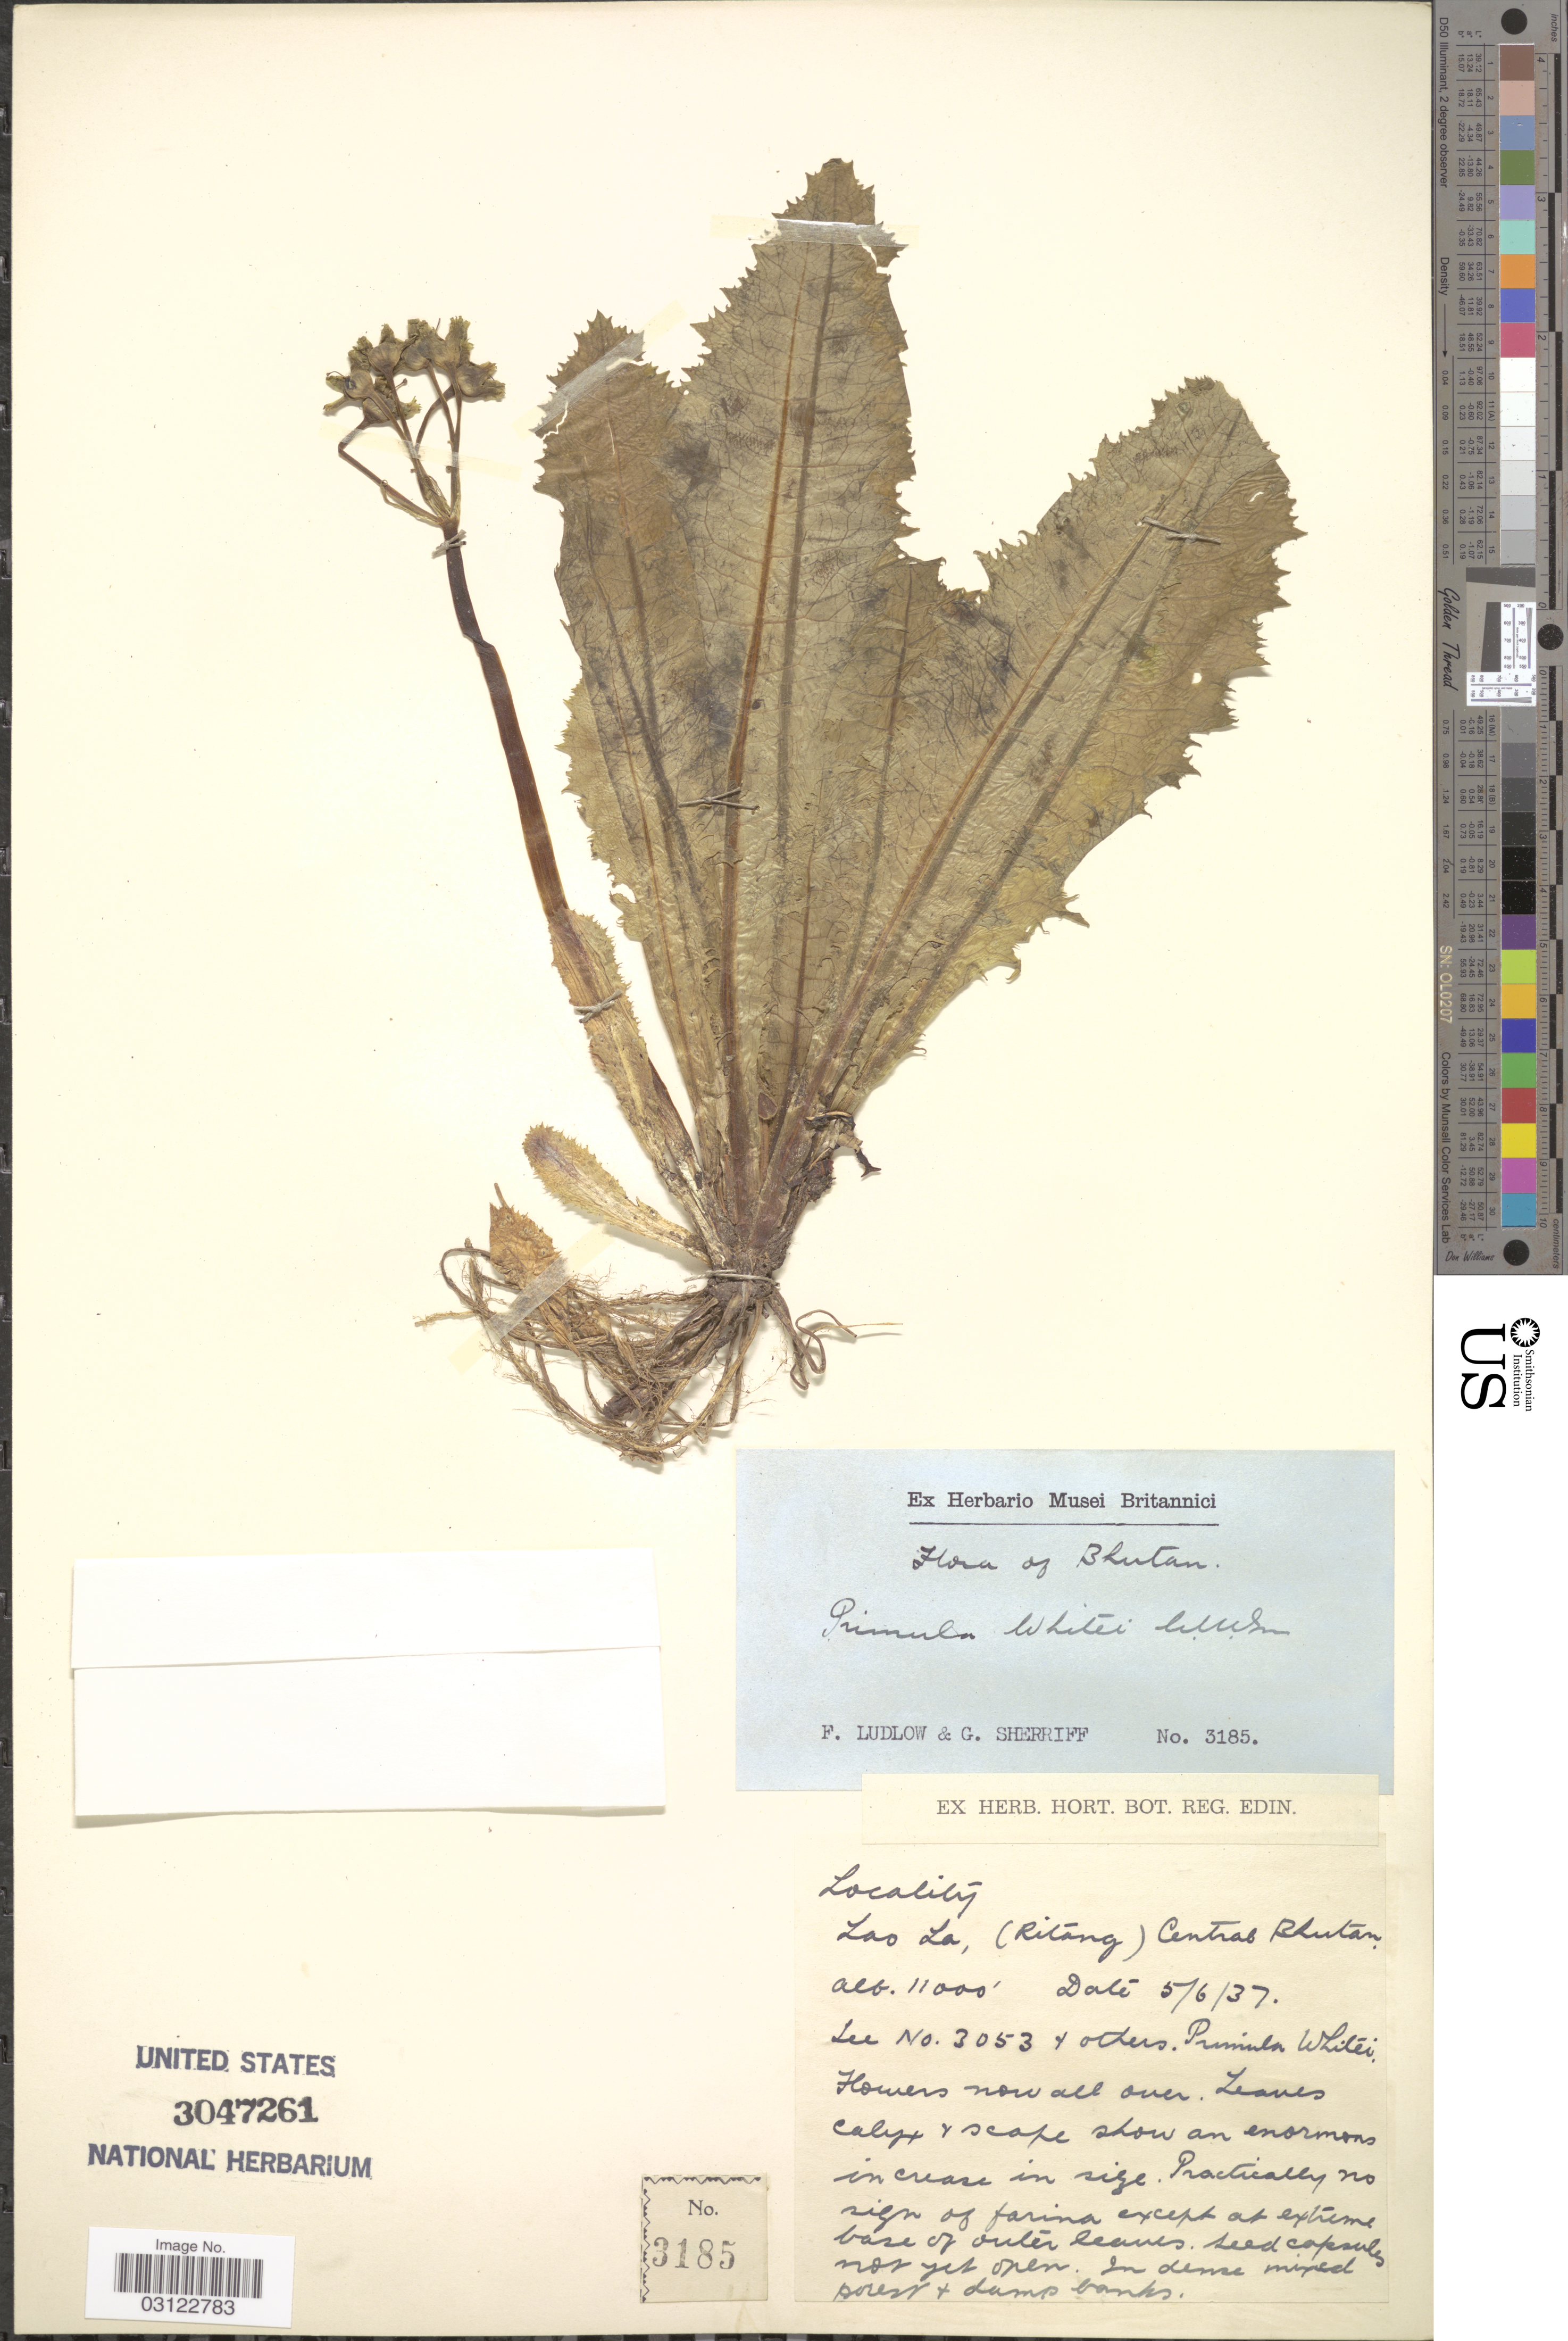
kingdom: Plantae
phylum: Tracheophyta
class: Magnoliopsida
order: Ericales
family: Primulaceae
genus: Primula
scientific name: Primula whitei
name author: W.W. Sm.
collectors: F. Ludlow & G. Sherriff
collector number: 3185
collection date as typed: Transcribed d/m/y: 5/6/37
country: Bhutan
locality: Lao La, (Ritang) Centras Bhutan.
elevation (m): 3353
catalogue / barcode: US 3047261